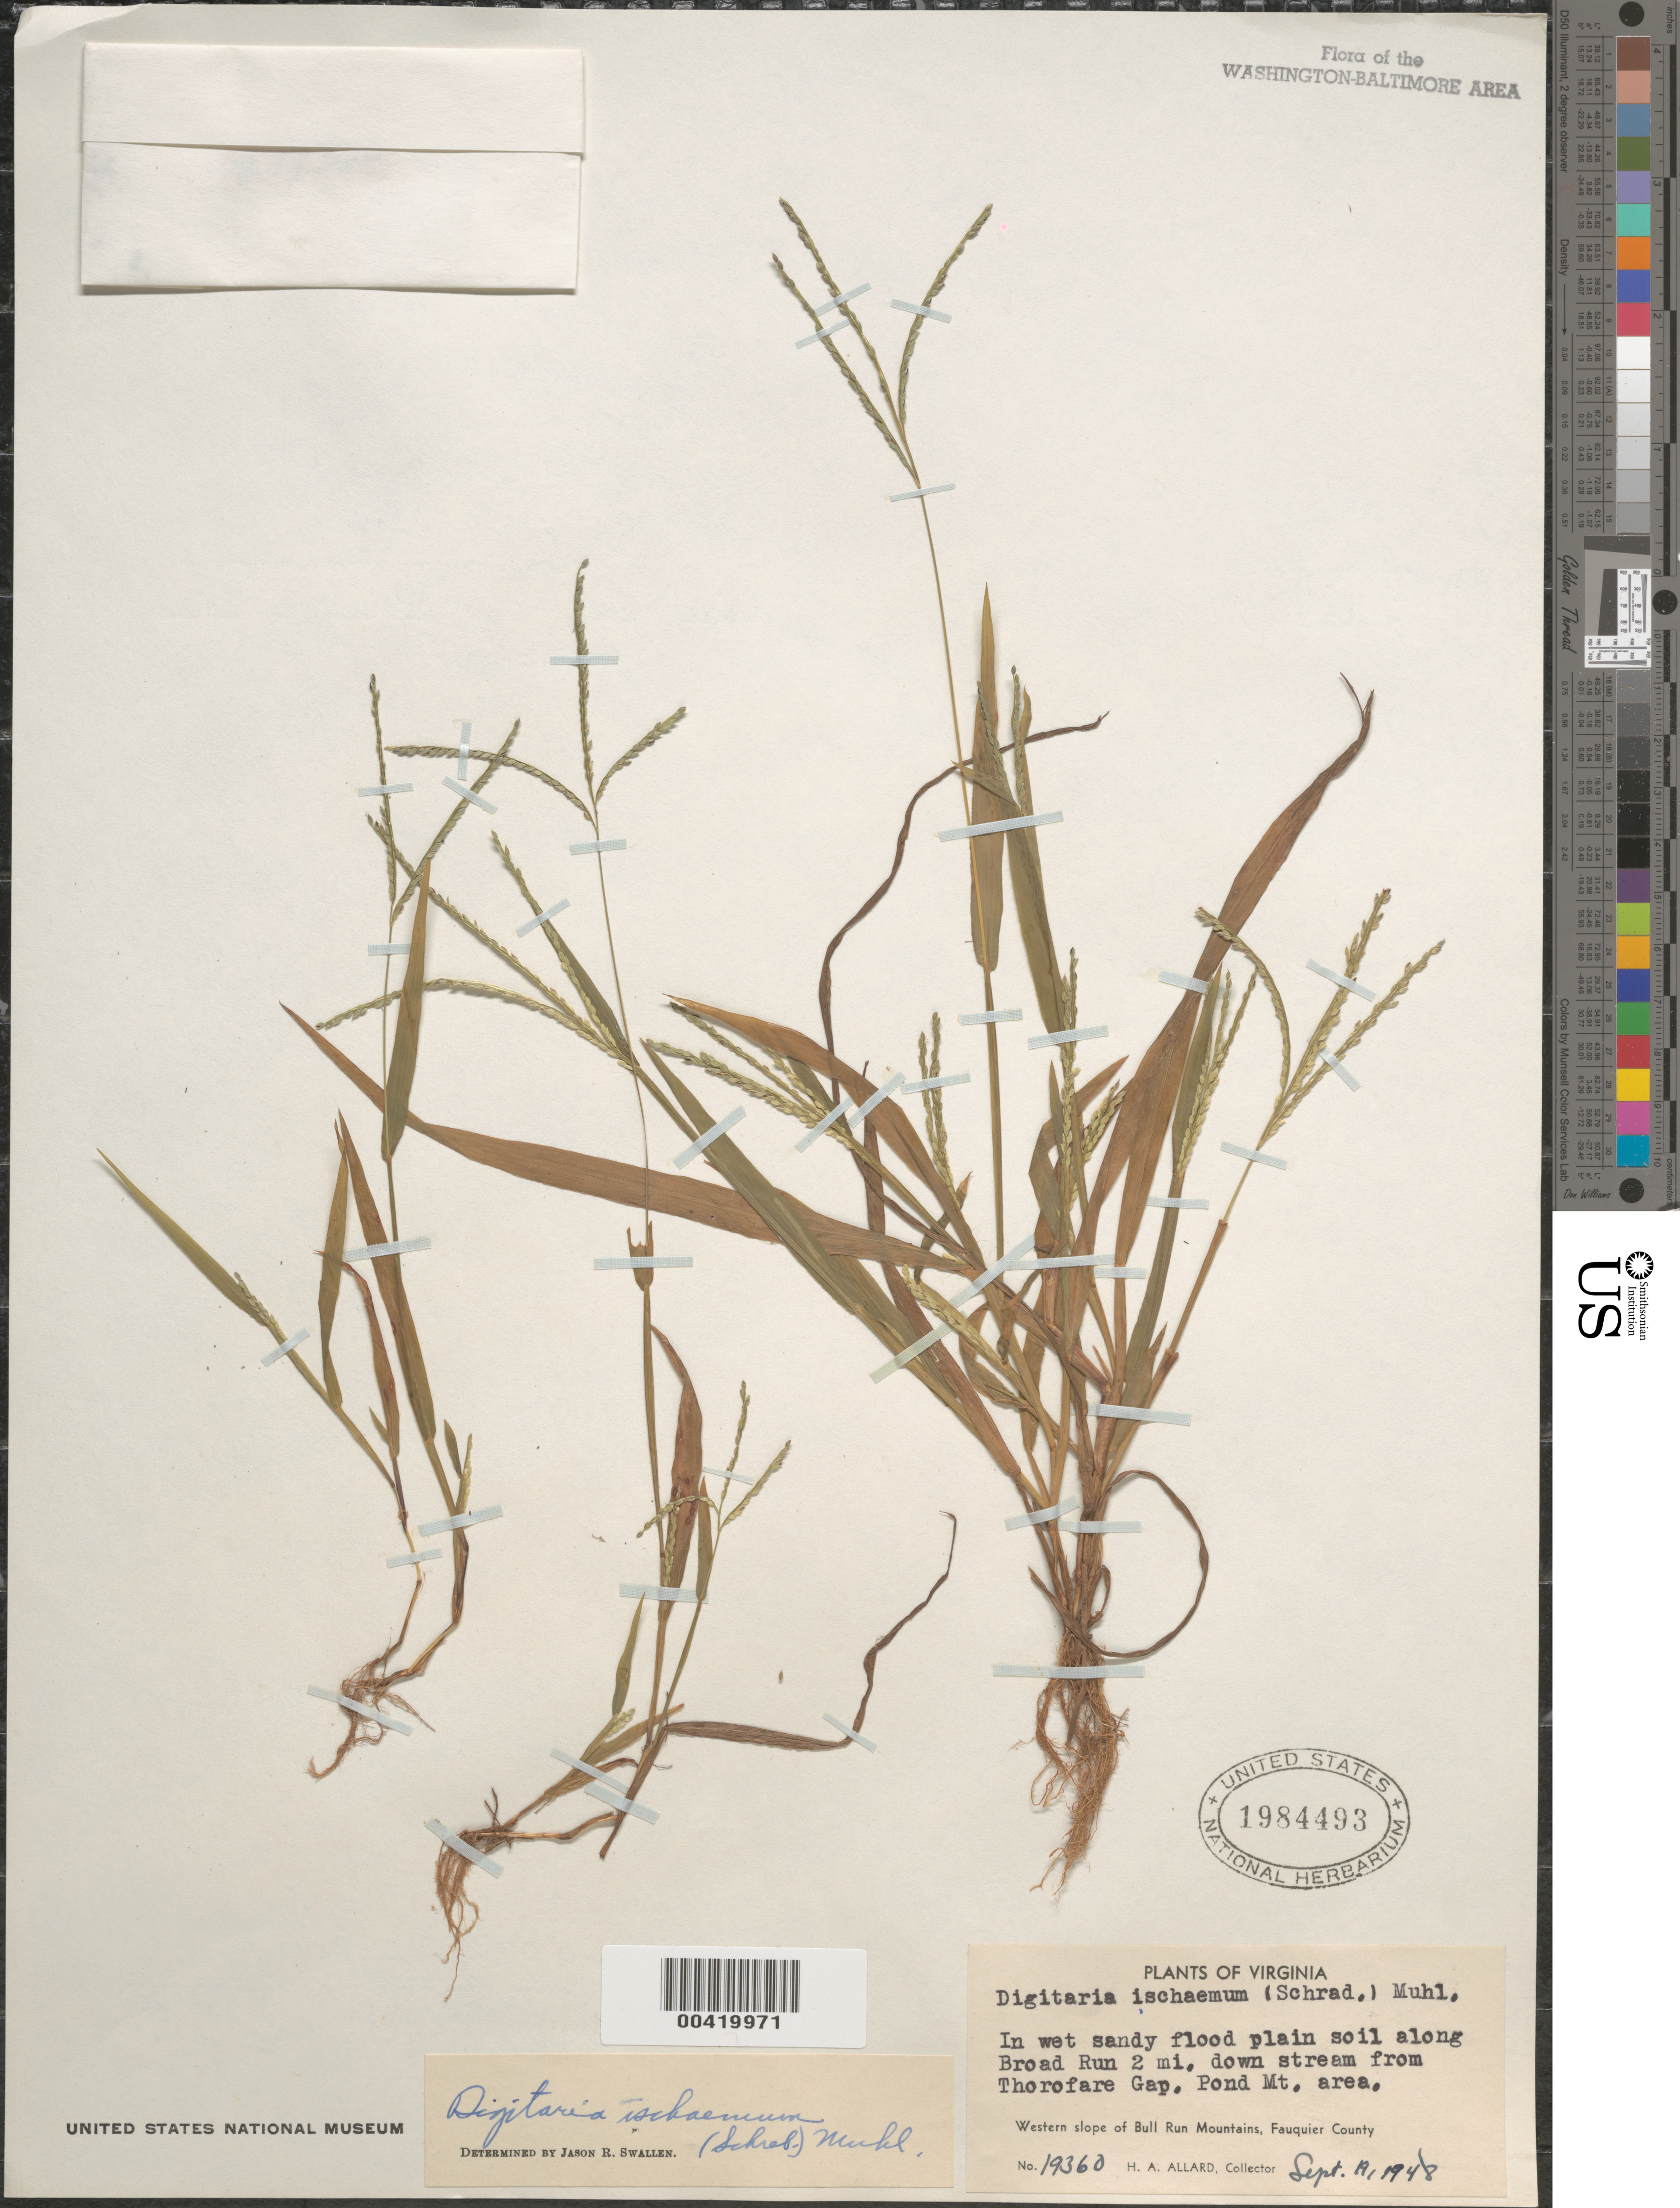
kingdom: Plantae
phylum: Tracheophyta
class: Liliopsida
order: Poales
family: Poaceae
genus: Digitaria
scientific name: Digitaria ischaemum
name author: (Schreber) Schreber ex Muhl.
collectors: H. A. Allard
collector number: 19360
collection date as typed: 19 Sep 1948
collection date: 1948-09-19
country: United States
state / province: Virginia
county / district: Fauquier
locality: Broad Run, downstream from Thorofare Gap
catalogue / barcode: US 1984493